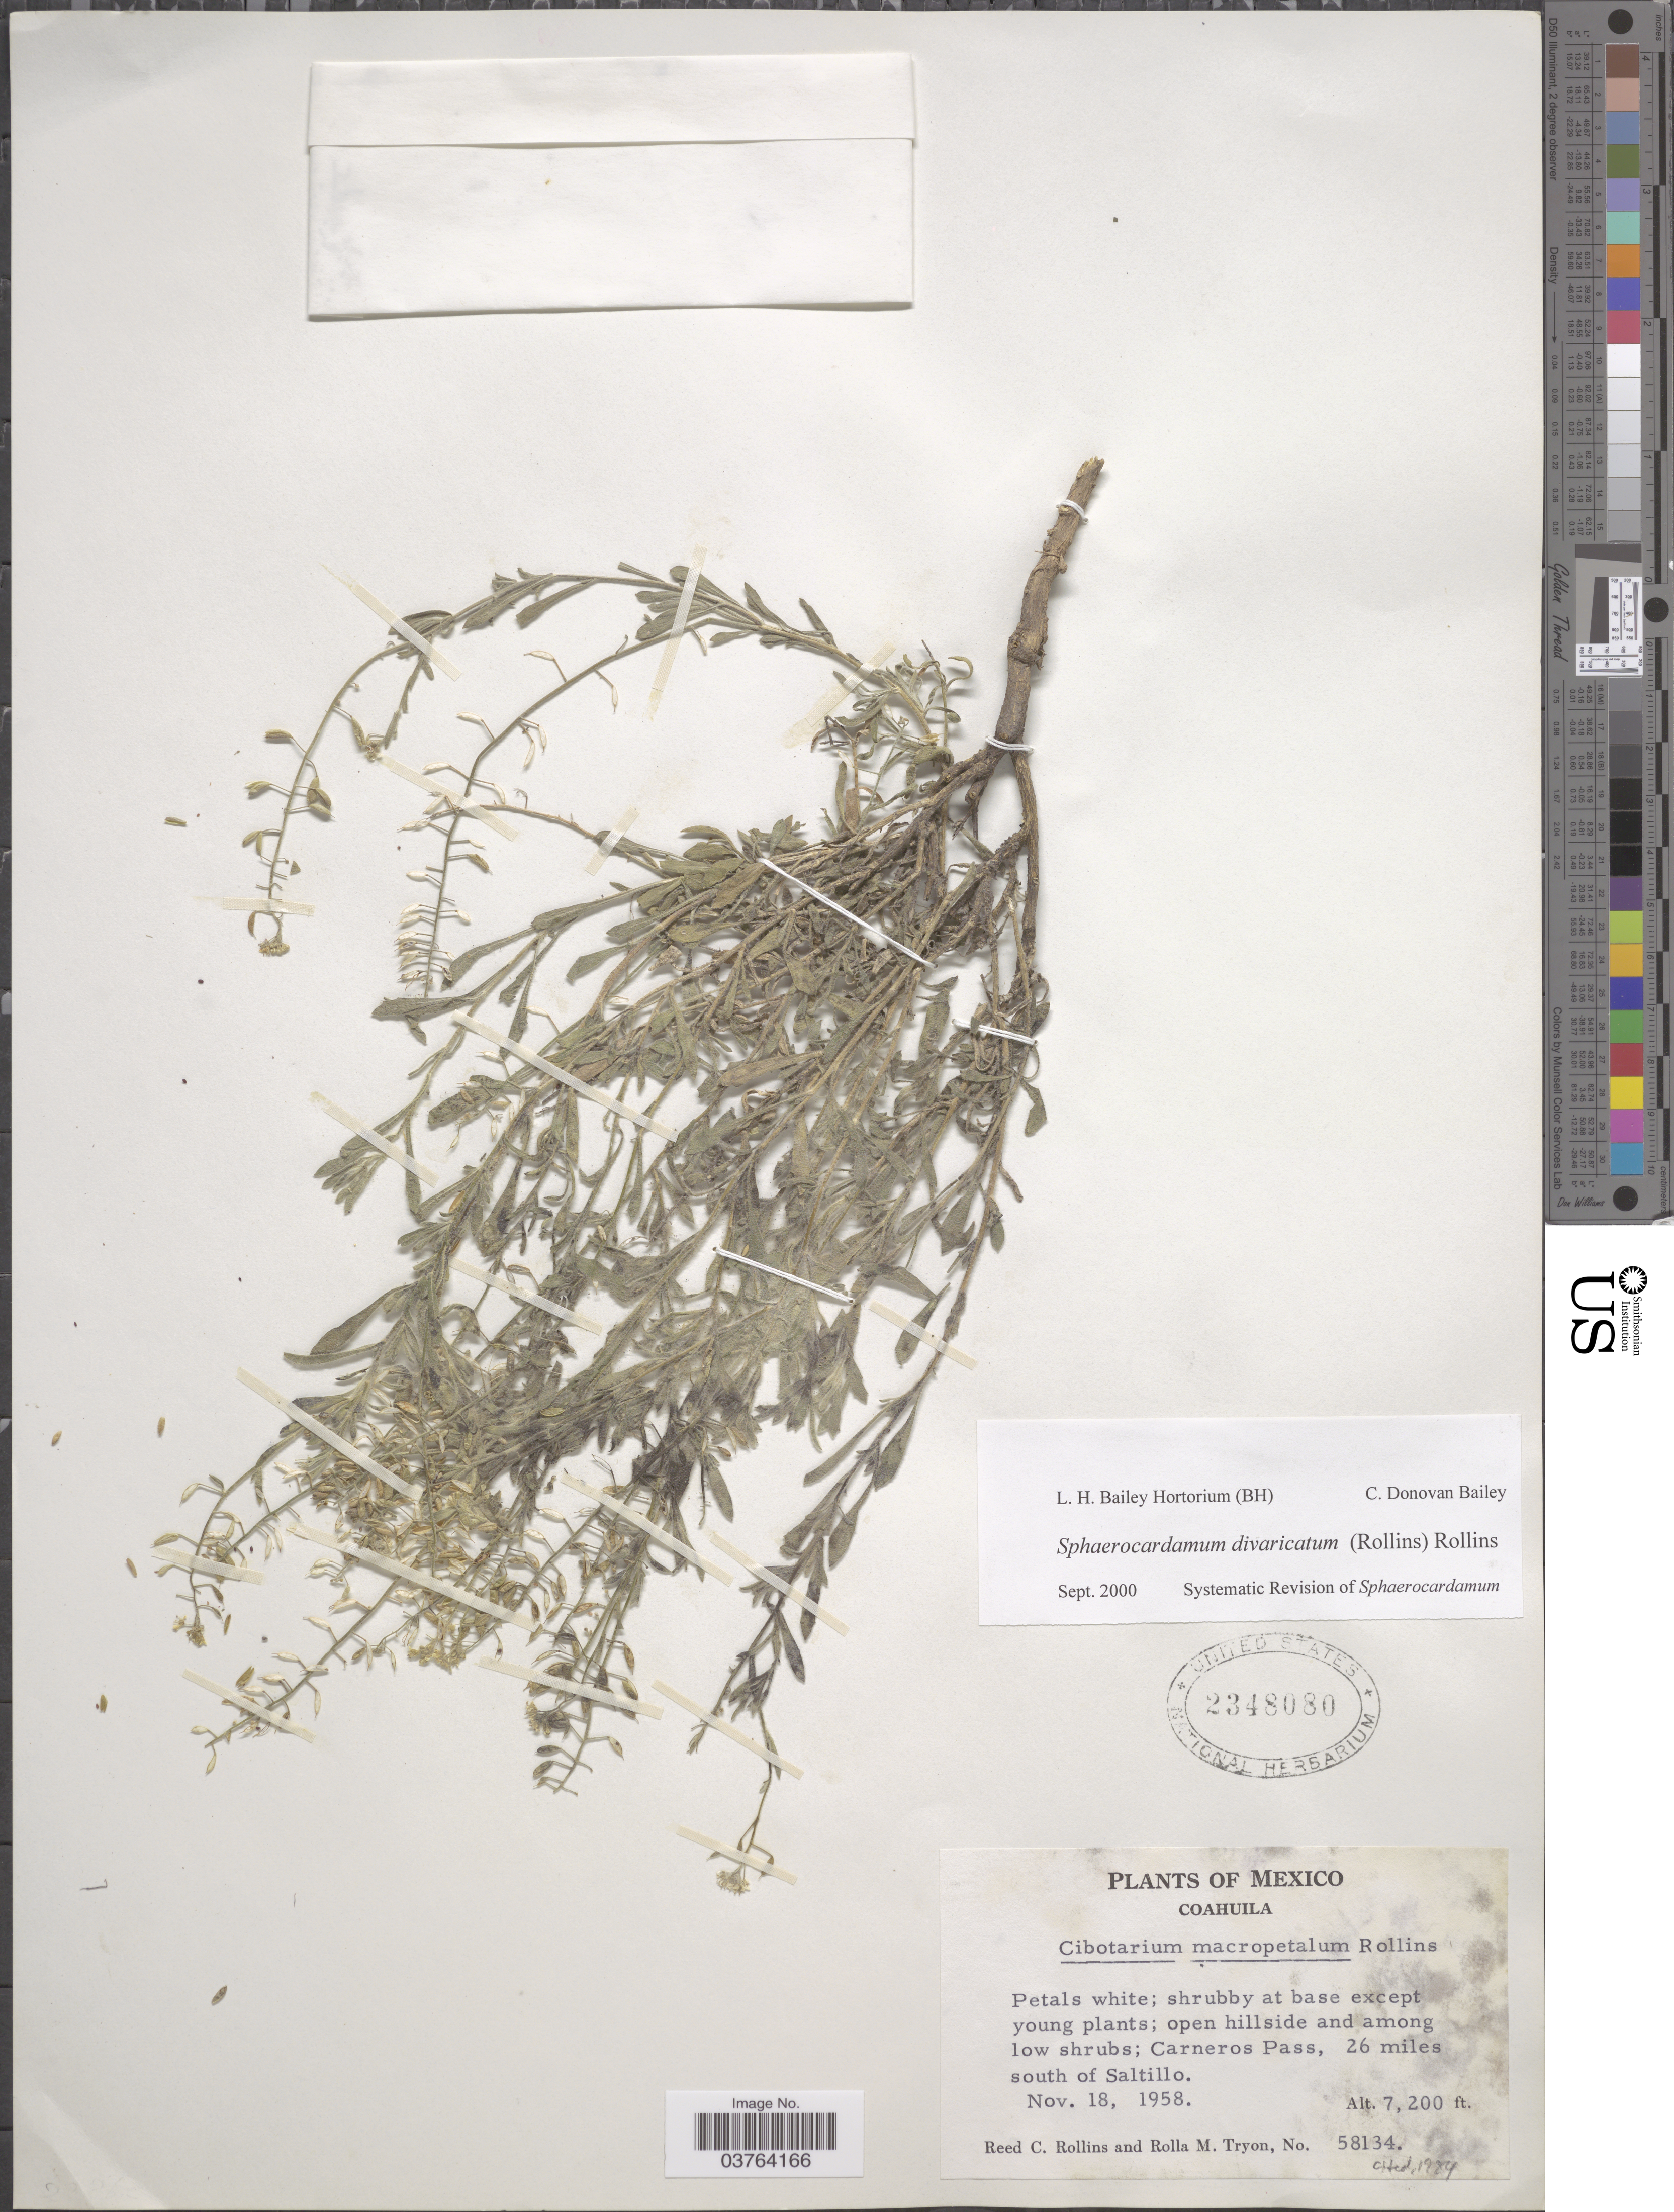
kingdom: Plantae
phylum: Tracheophyta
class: Magnoliopsida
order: Brassicales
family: Brassicaceae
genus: Sphaerocardamum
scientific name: Sphaerocardamum divaricatum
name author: (Rollins) Rollins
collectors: R. C. Rollins & R. M. Tryon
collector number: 58134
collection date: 1958-11-18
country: Mexico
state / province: Coahuila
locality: Carneros Pass, 26 miles south of Saltillo.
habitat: open hillside and among low shrubs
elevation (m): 2195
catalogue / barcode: US 2348080